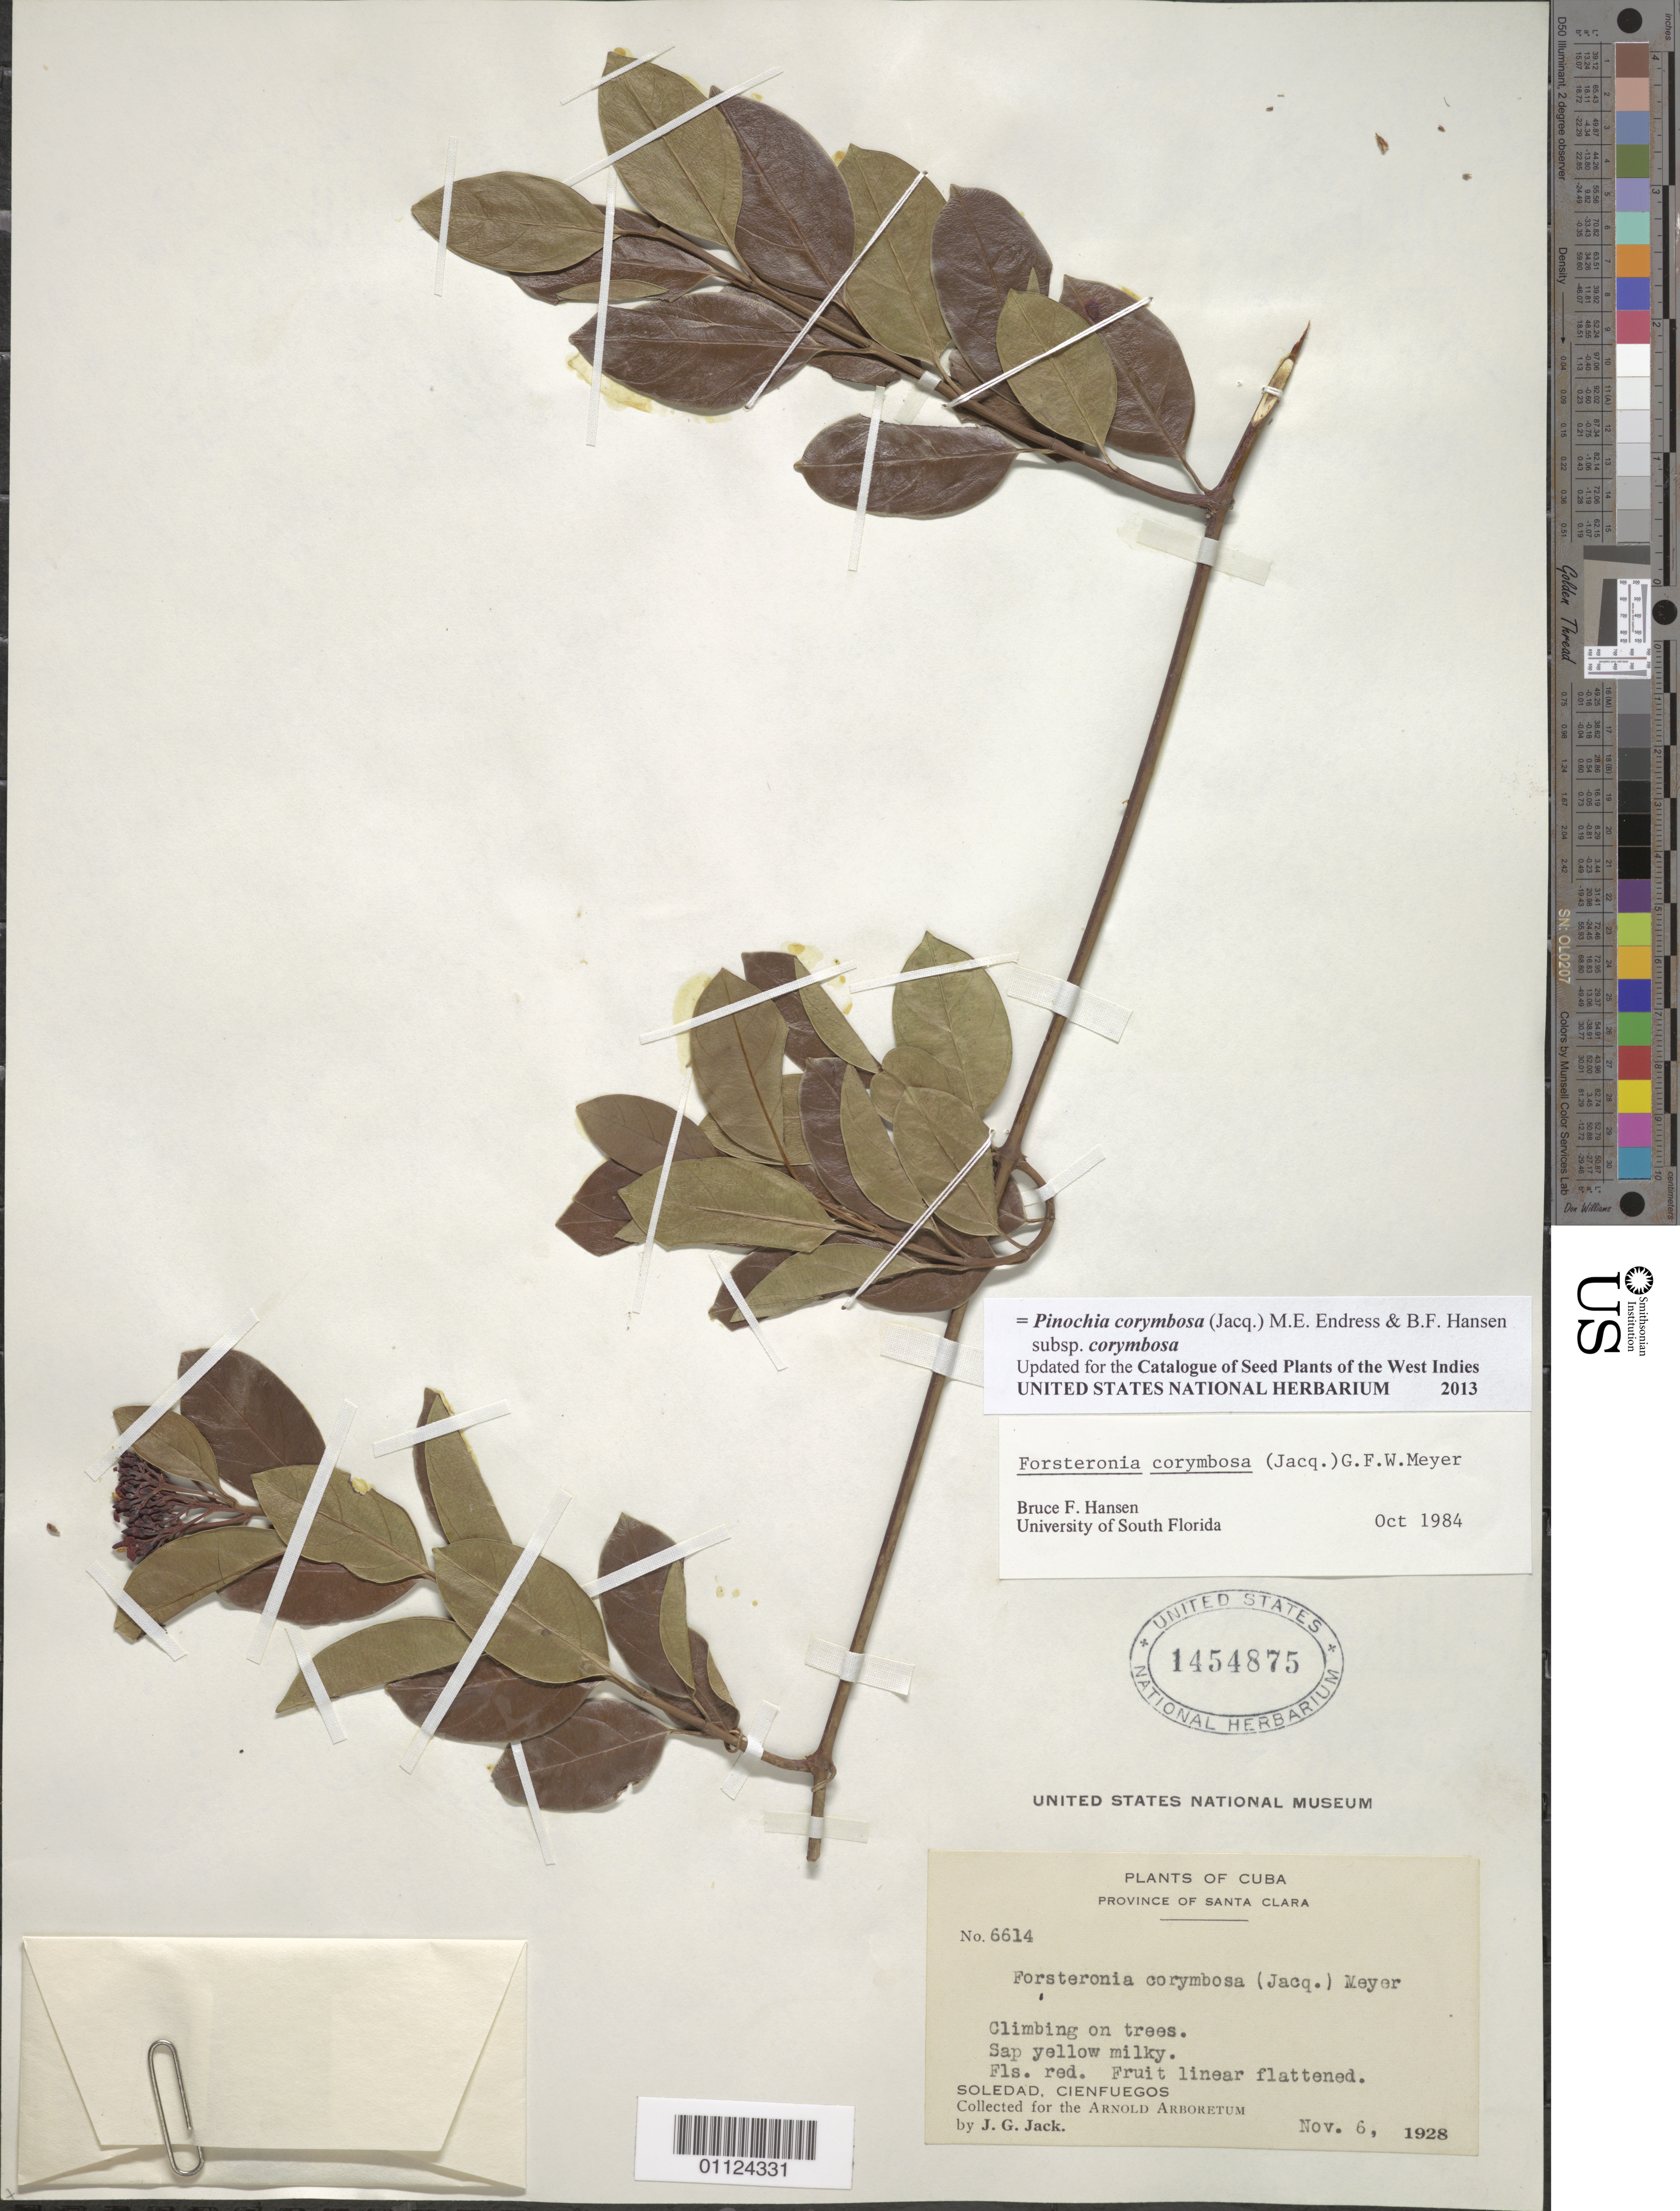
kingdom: Plantae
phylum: Tracheophyta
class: Magnoliopsida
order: Gentianales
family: Apocynaceae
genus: Pinochia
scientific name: Pinochia corymbosa subsp. corymbosa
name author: (Jacq.) M.E. Endress & B.F. Hansen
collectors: J. G. Jack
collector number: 6614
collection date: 1928-11-06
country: Cuba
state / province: Las Villas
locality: Prov. Santa Clara; Soledad, Cienfuegos.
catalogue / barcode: US 1454875